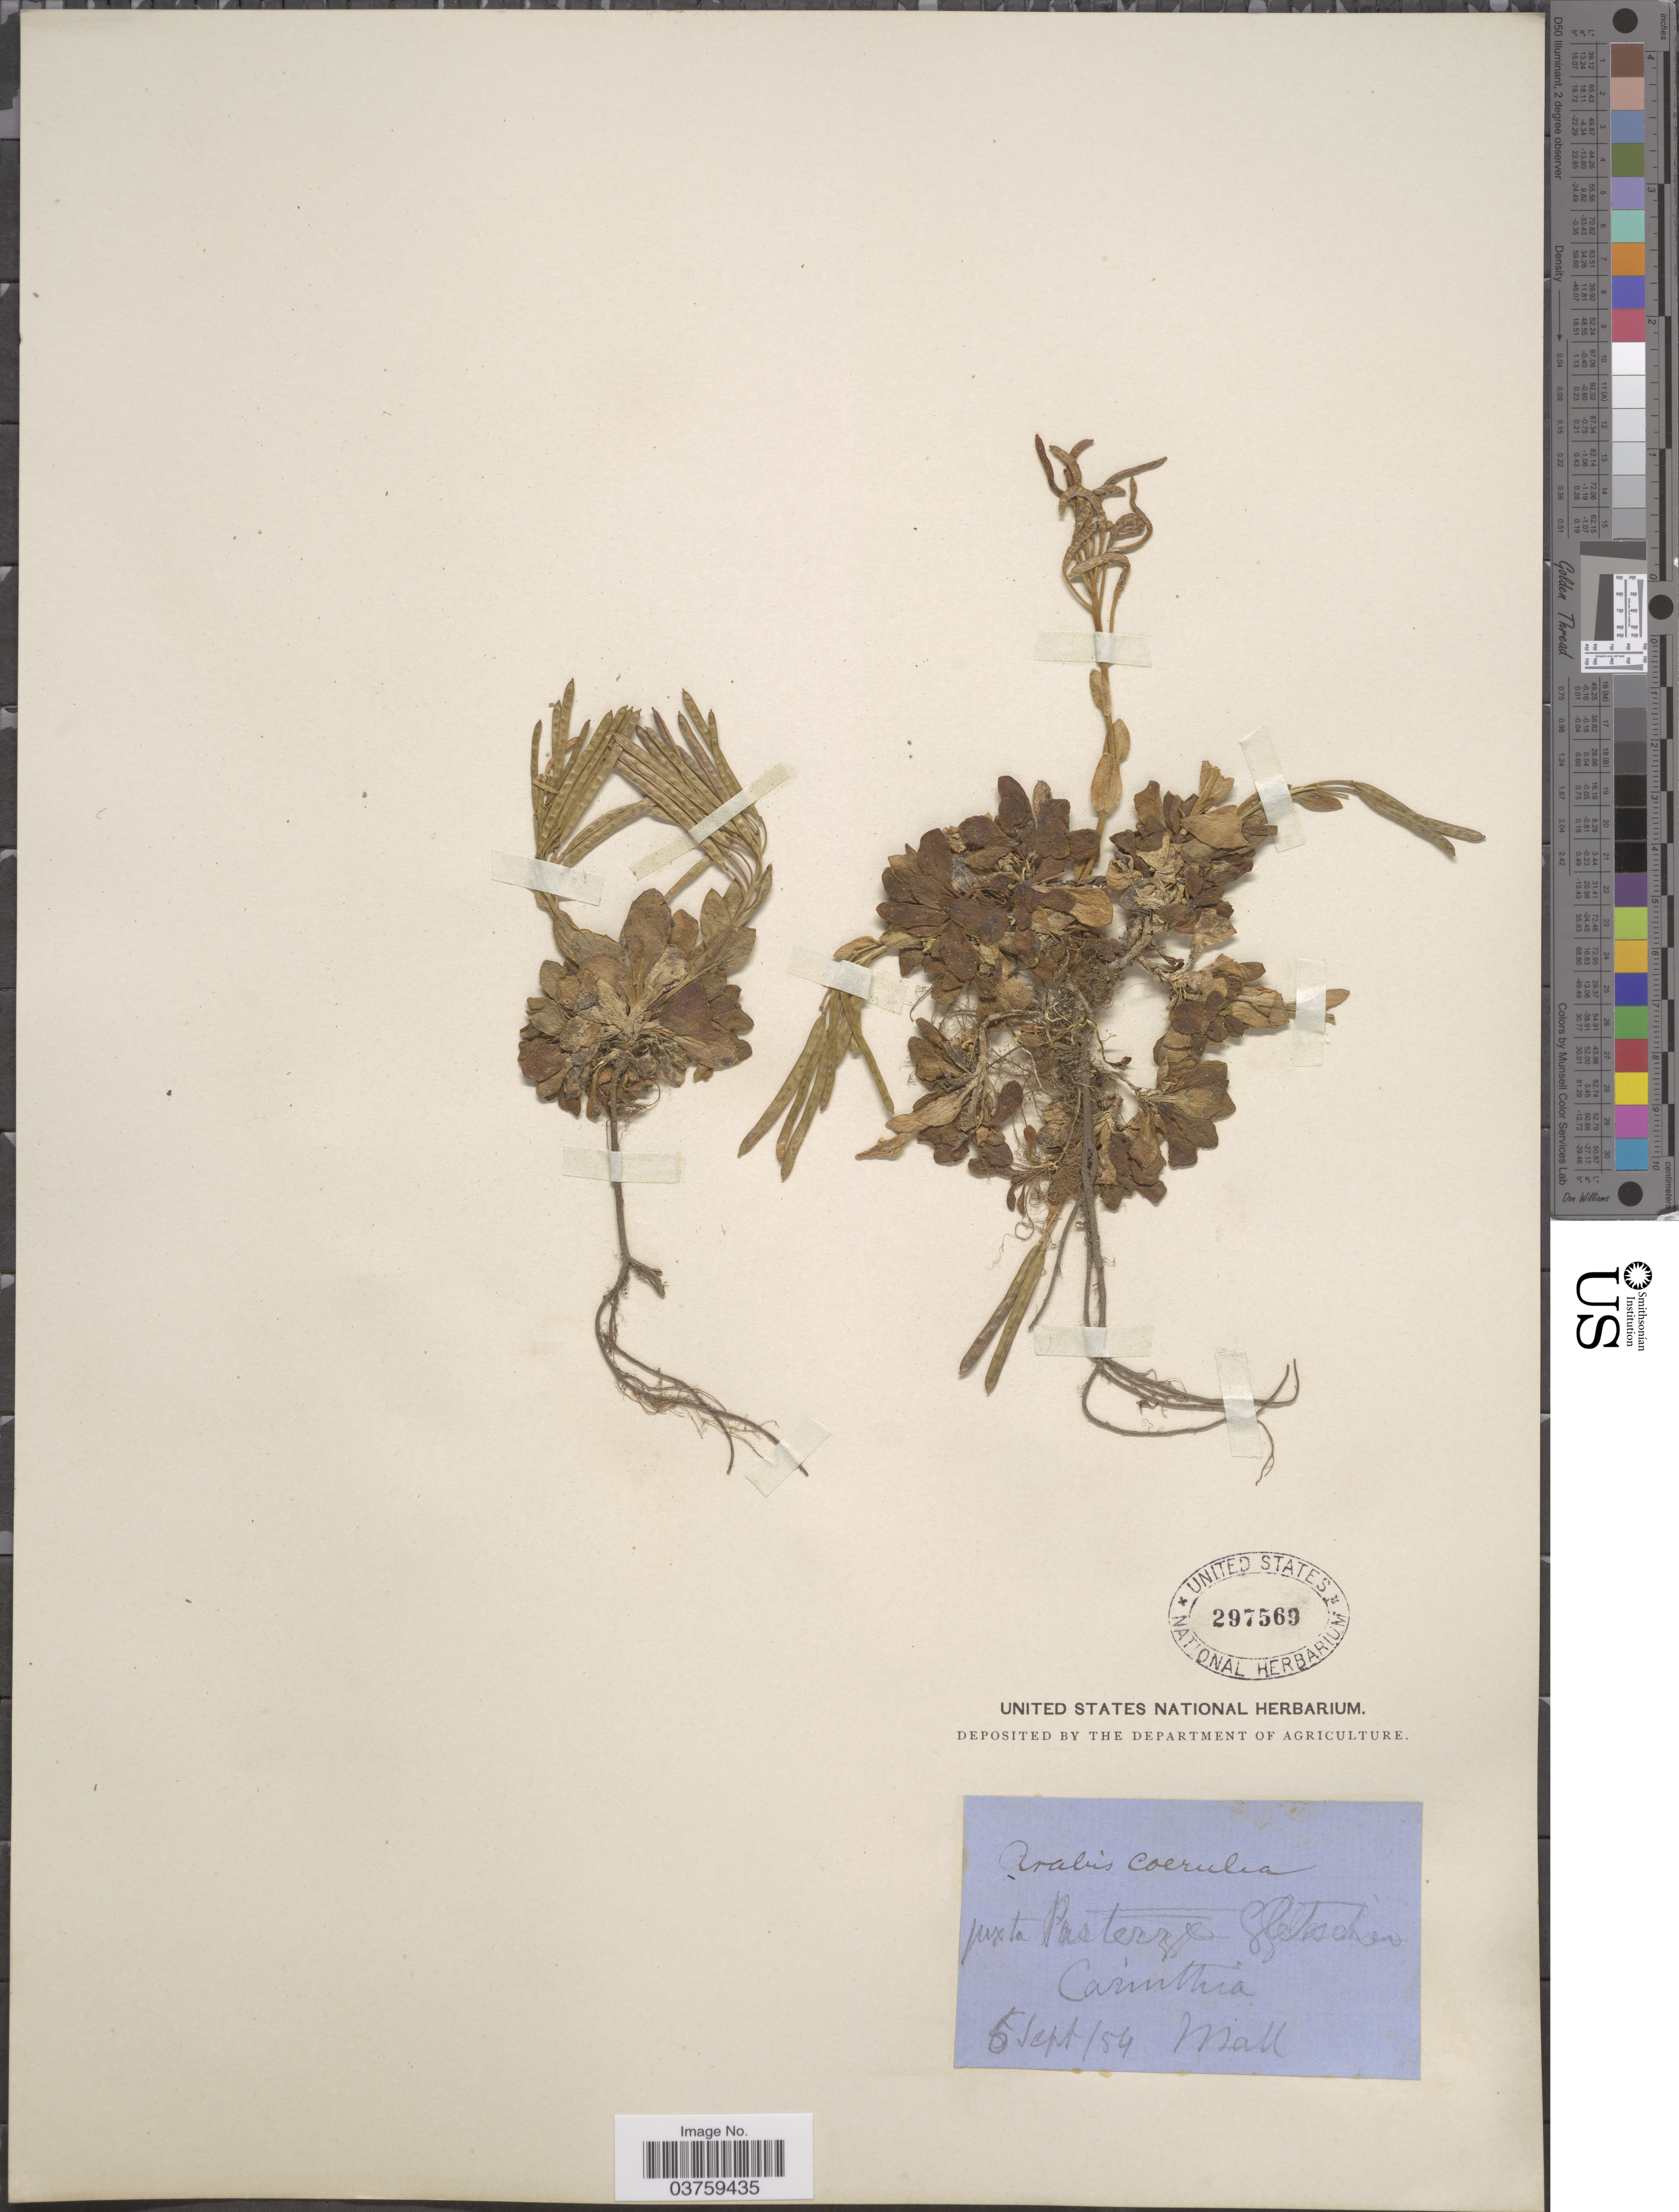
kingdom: Plantae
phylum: Tracheophyta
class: Magnoliopsida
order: Brassicales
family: Brassicaceae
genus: Arabis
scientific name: Arabis caerulea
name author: Haenke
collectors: J. Ball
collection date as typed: Transcribed d/m/y: 6/9/54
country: Austria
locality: Juxta Pasterze Sletschen Carinthia.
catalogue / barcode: US 297569